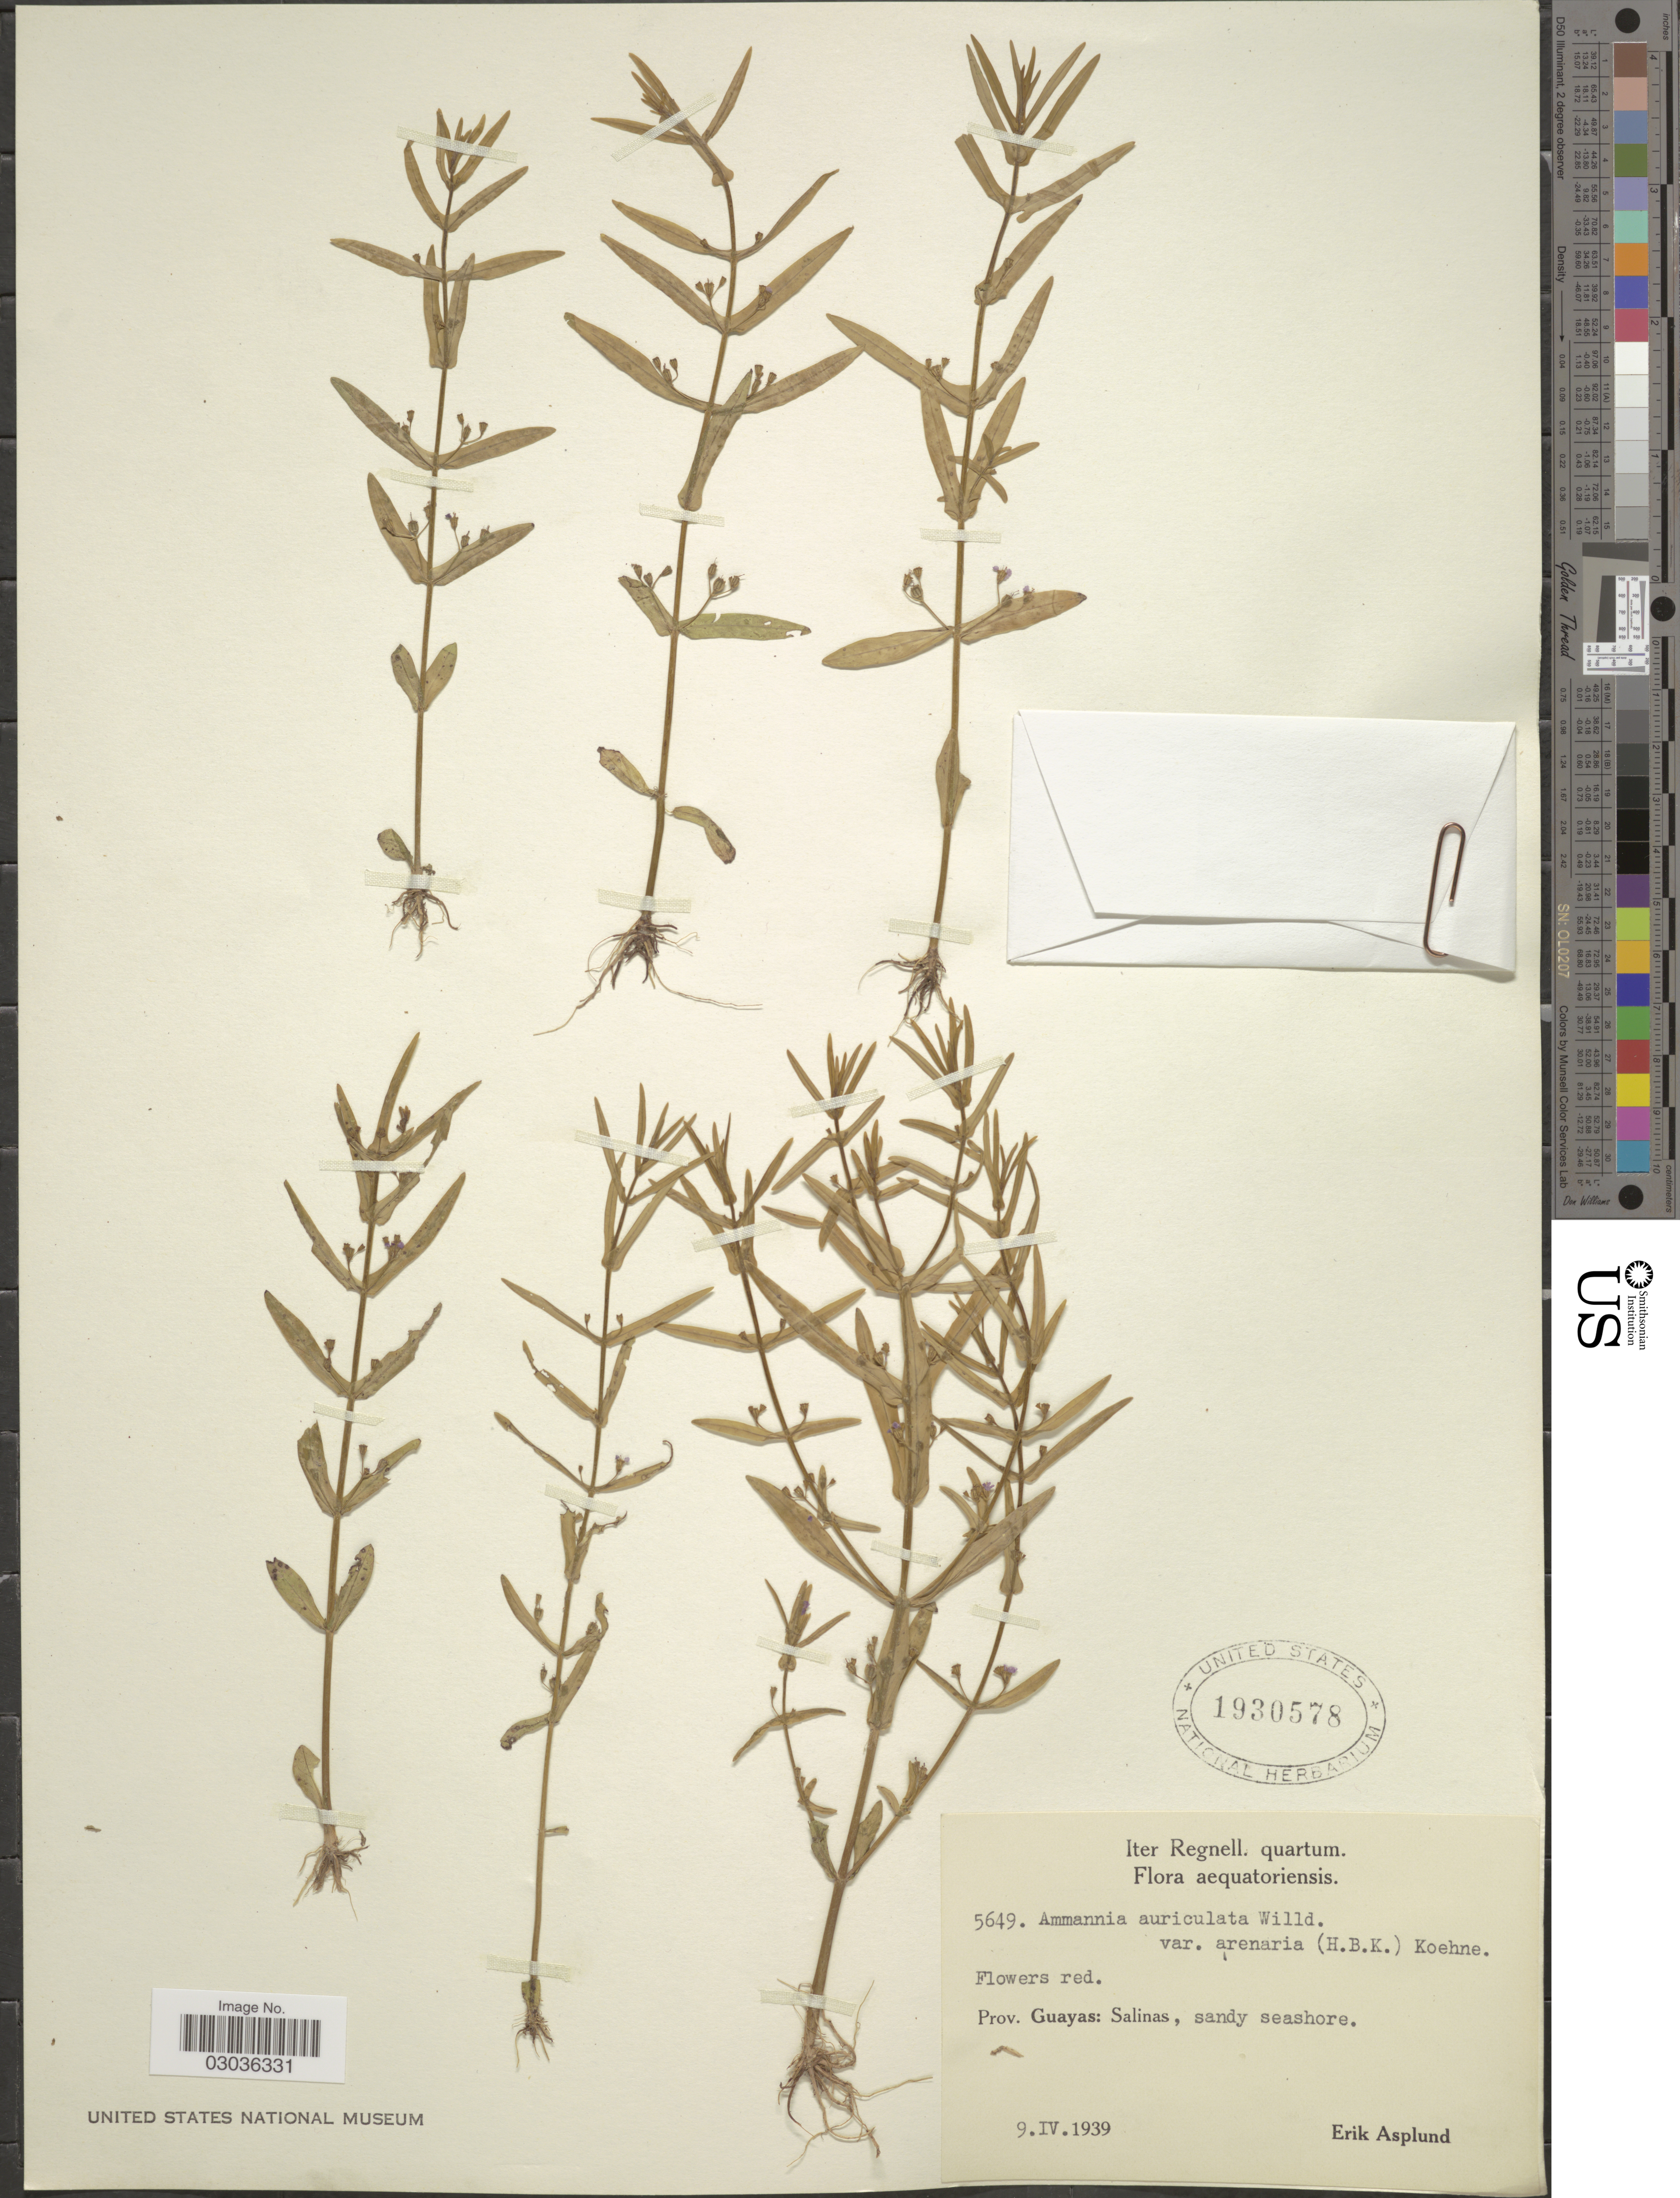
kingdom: Plantae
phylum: Tracheophyta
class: Magnoliopsida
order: Myrtales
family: Lythraceae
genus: Ammannia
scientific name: Ammannia auriculata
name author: Willd.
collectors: E. Asplund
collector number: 5649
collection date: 1939-04-09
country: Ecuador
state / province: Guayas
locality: Salinas, sandy seashore.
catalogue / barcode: US 1930578